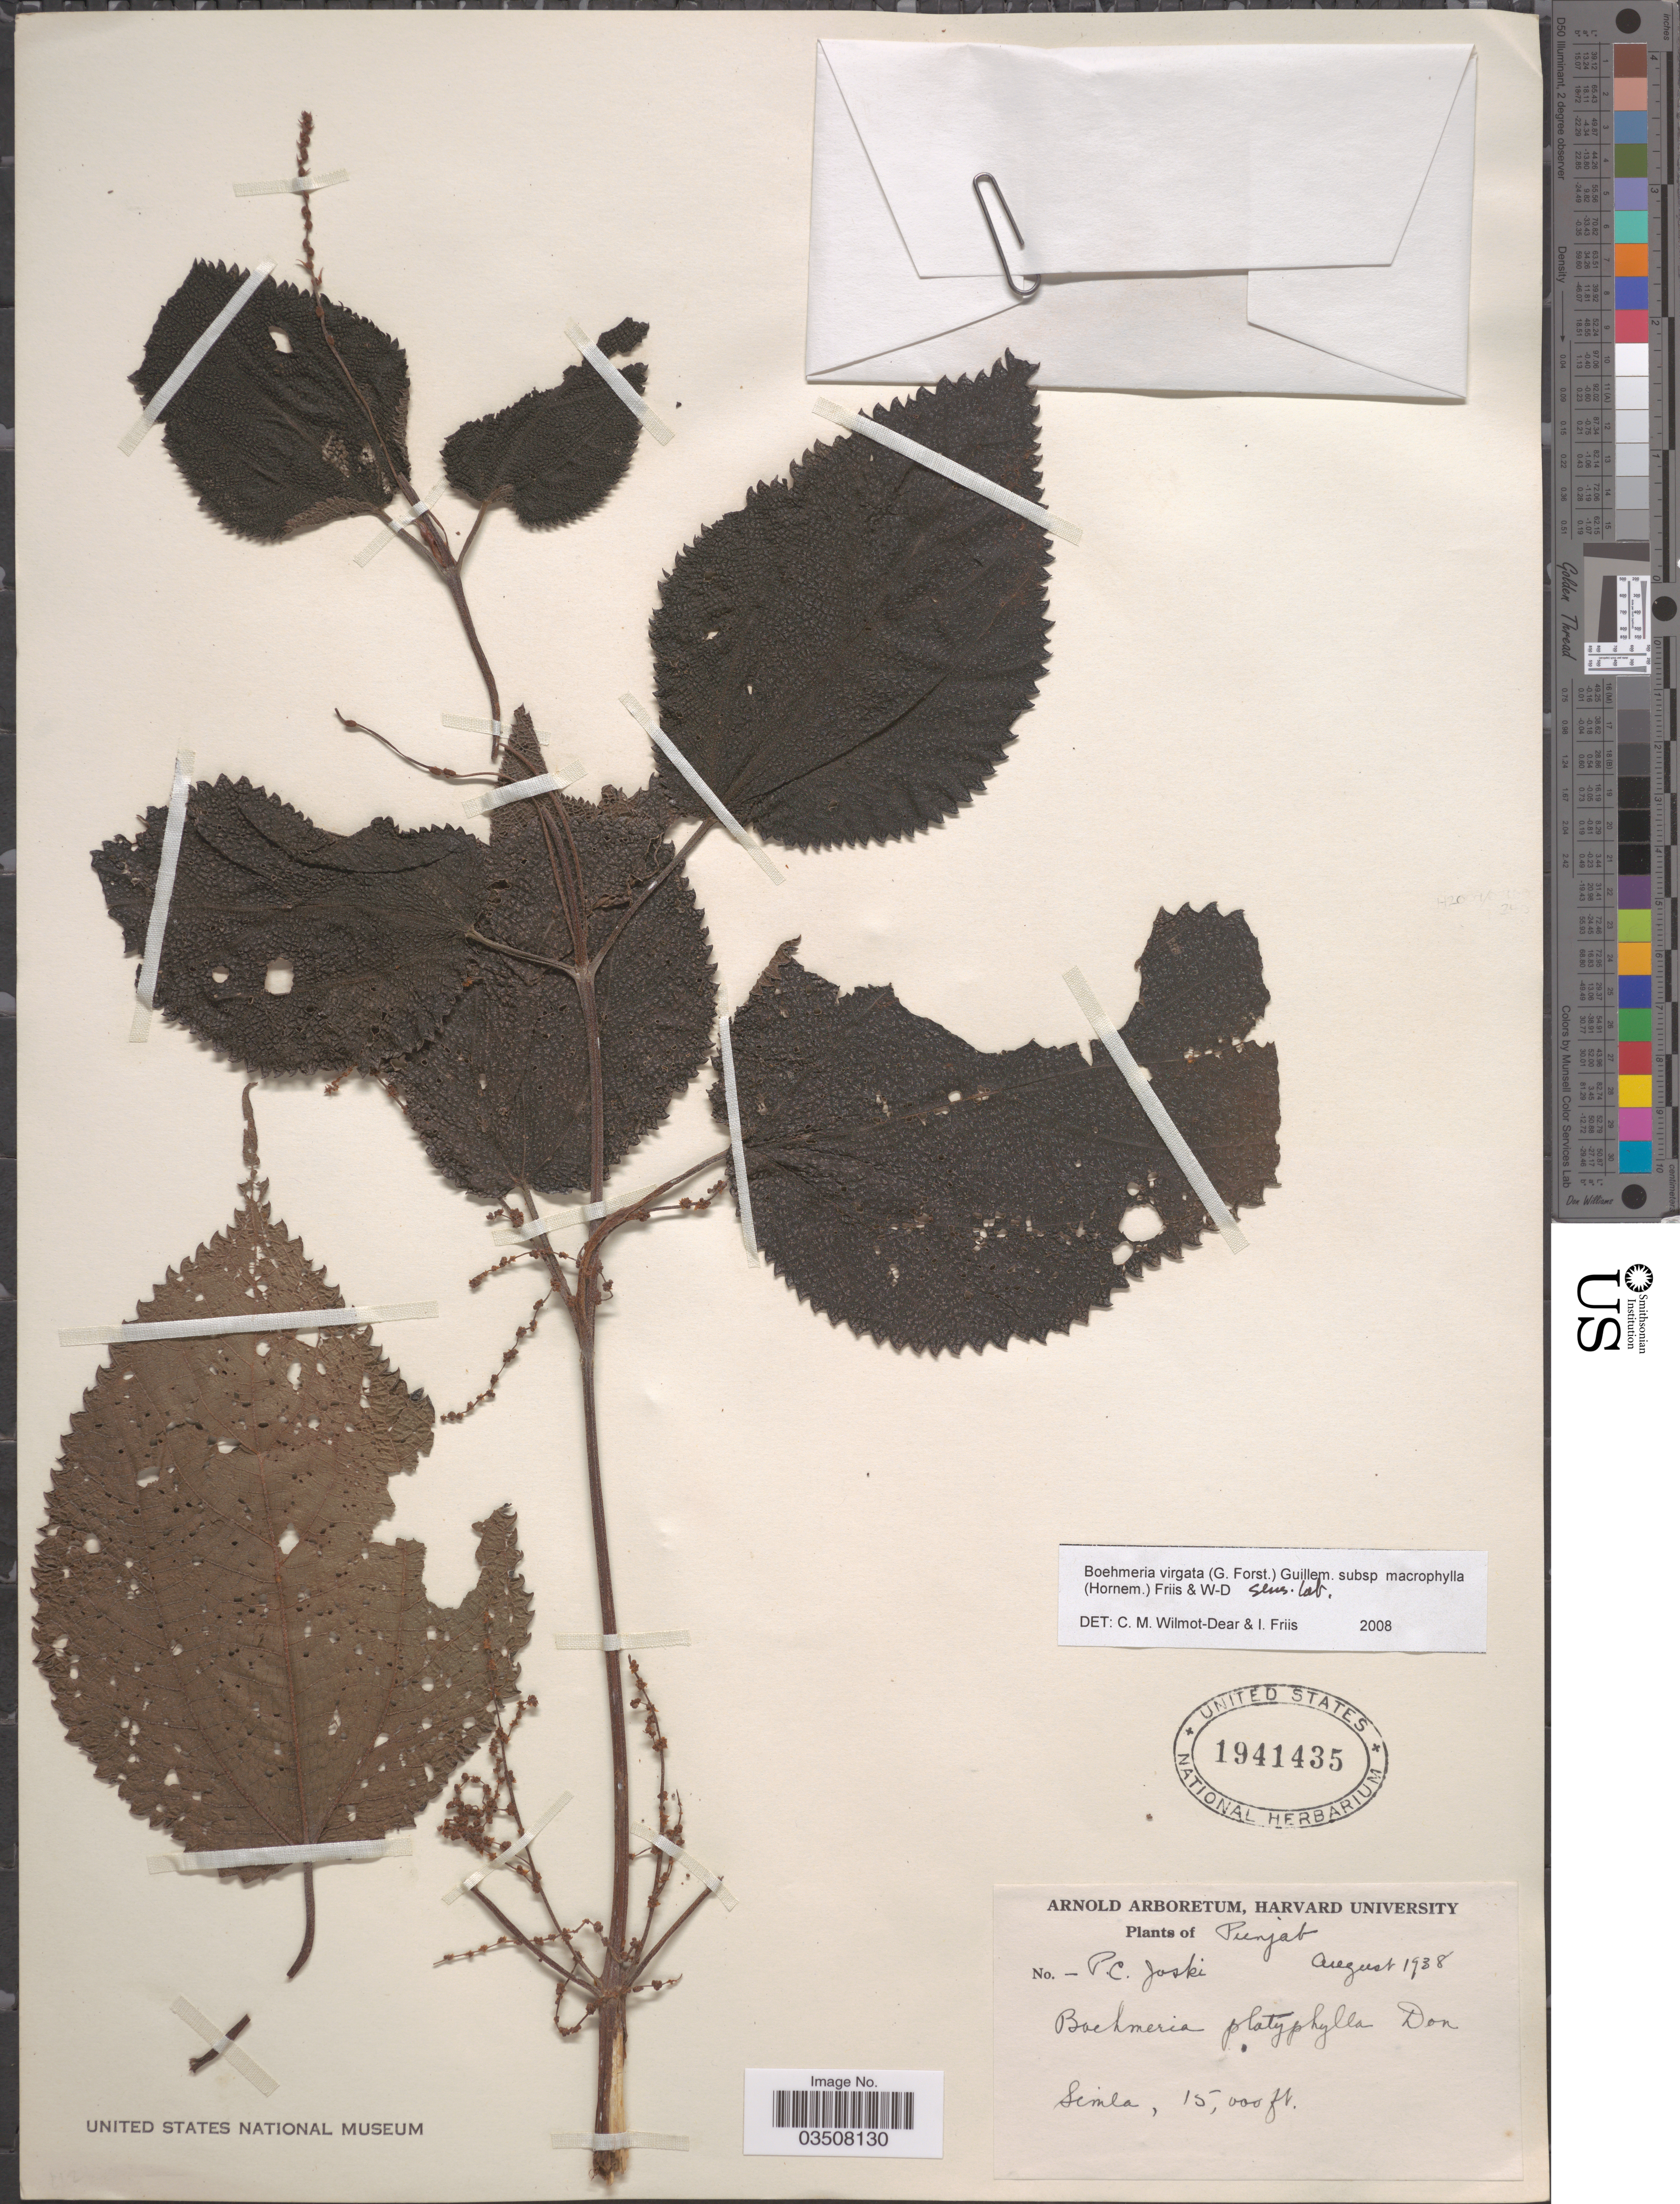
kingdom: Plantae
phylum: Tracheophyta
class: Magnoliopsida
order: Rosales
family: Urticaceae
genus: Boehmeria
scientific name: Boehmeria virgata subsp. macrophylla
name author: (Hornem.) Friis & Wilmot-Dear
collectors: P. Joski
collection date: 1938-08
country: India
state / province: Himachal Pradesh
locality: Simla.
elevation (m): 4572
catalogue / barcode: US 1941435